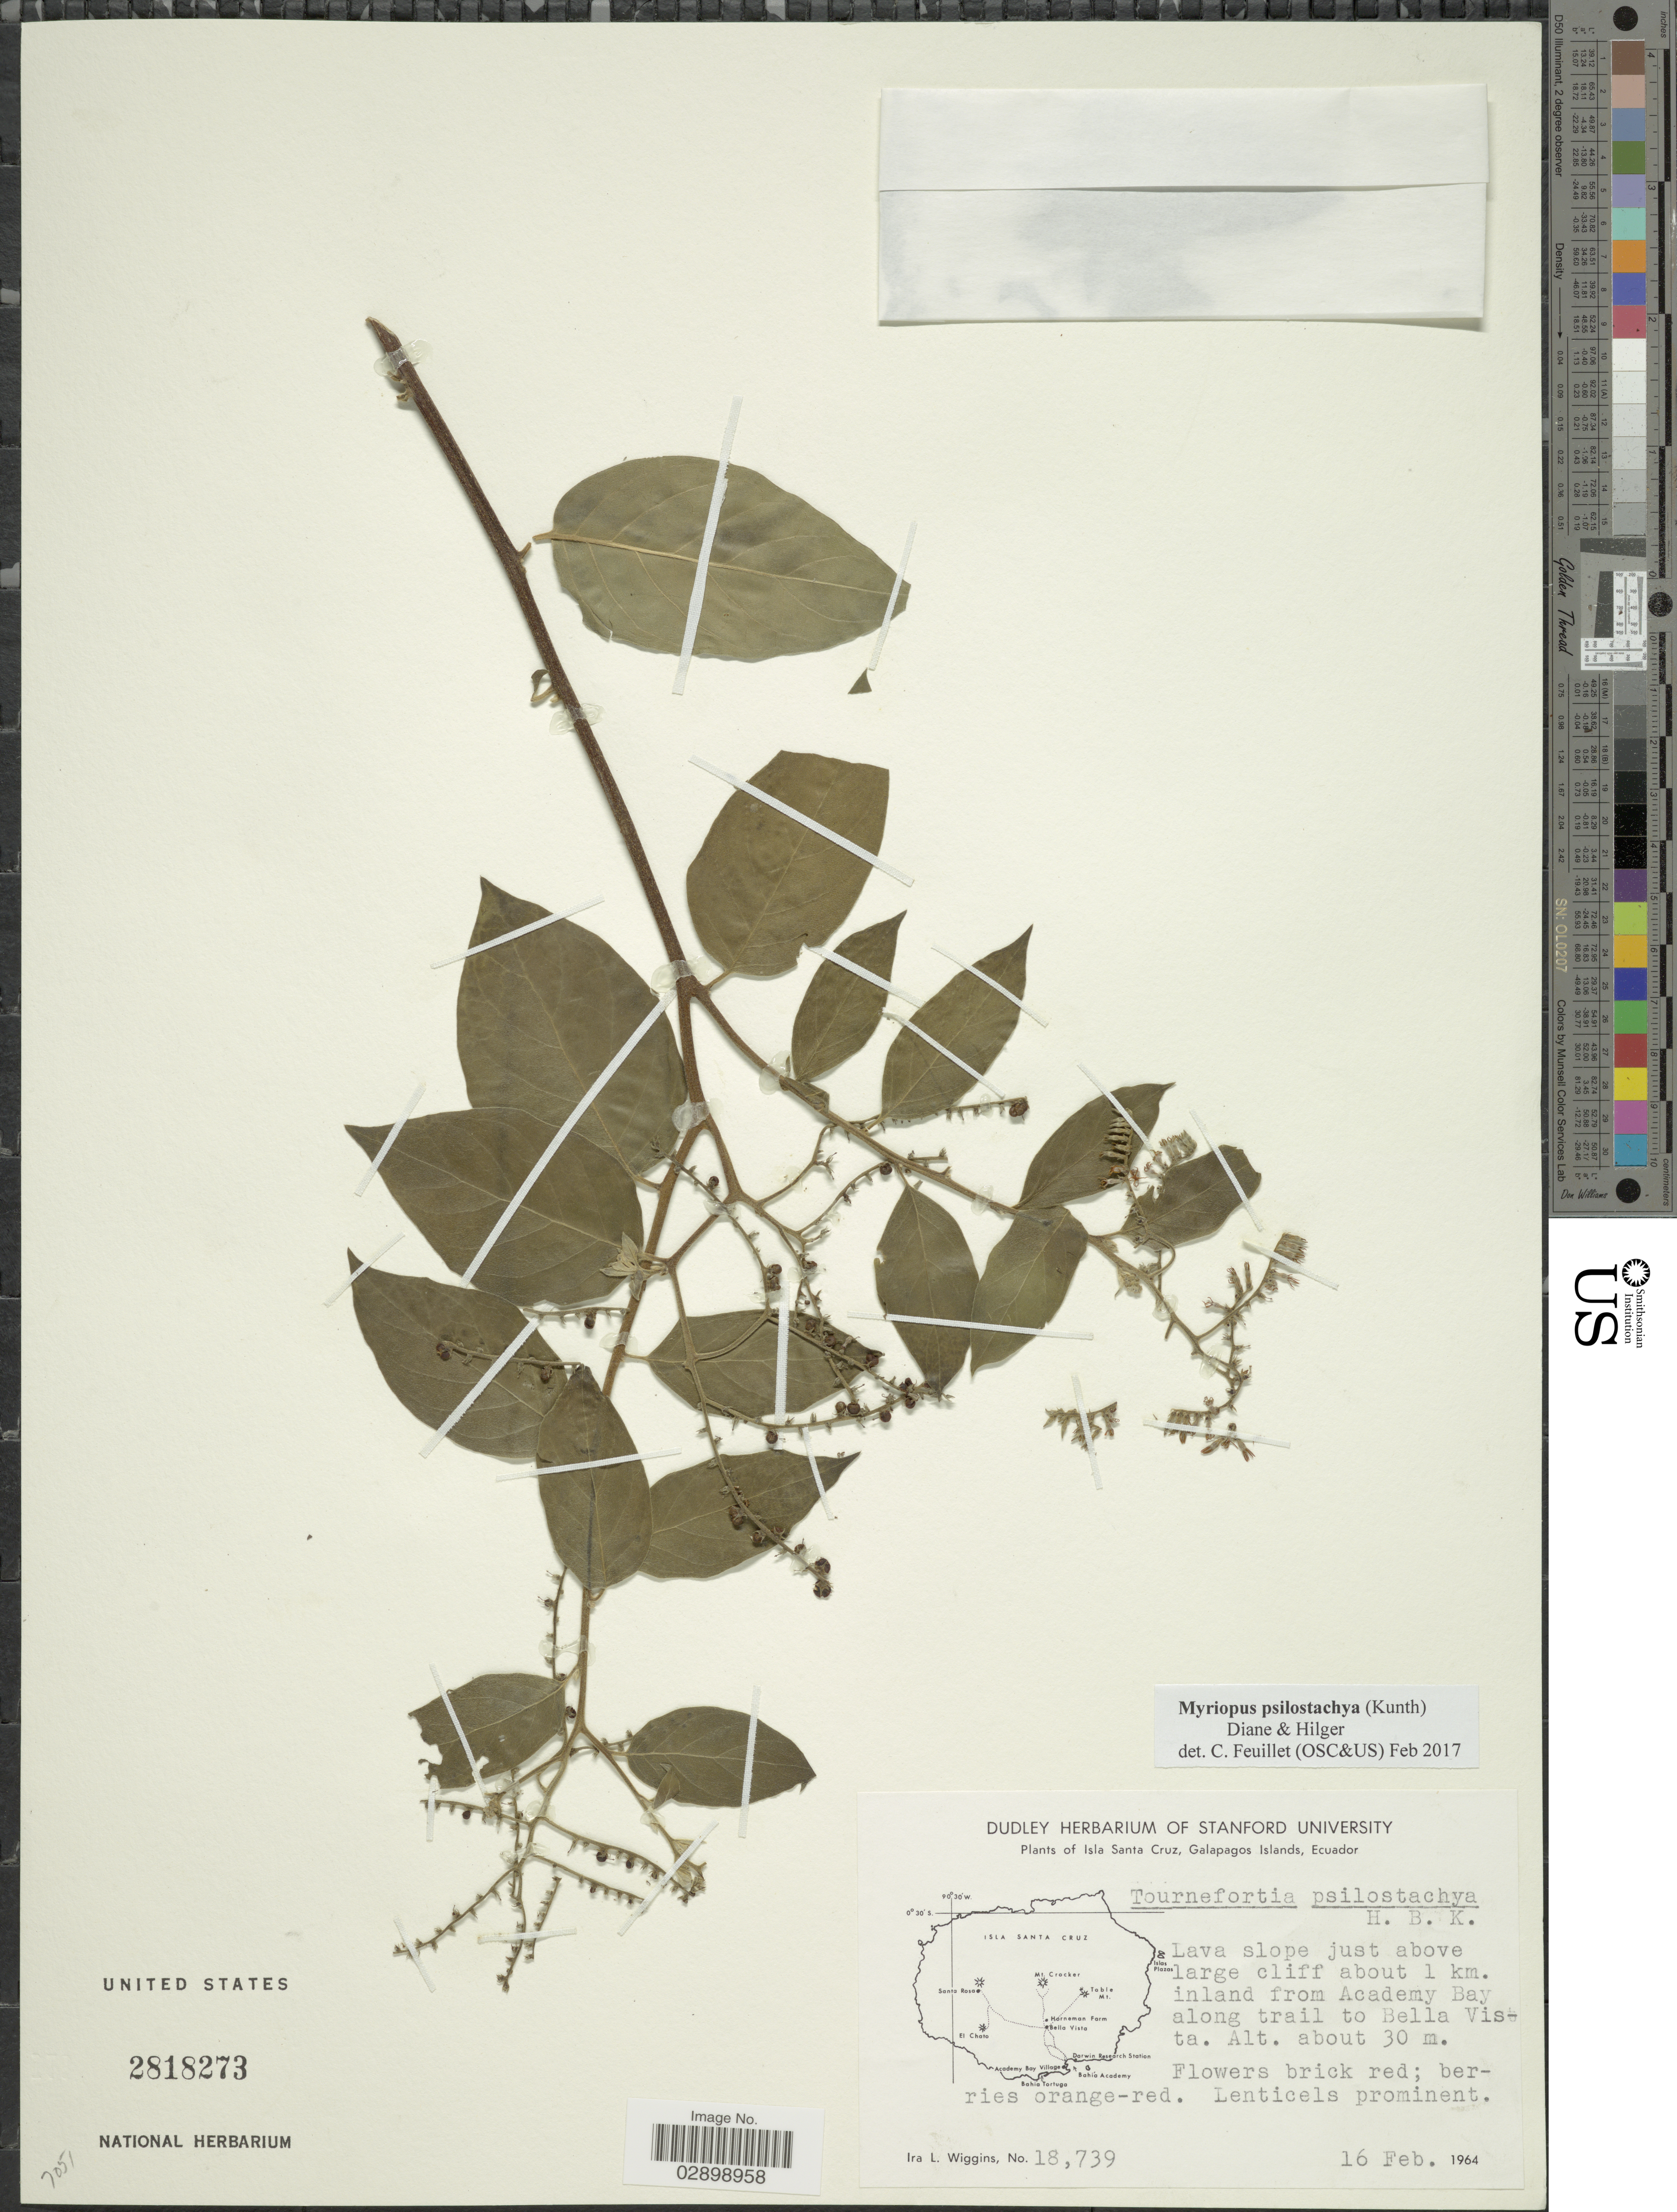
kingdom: Plantae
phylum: Tracheophyta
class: Magnoliopsida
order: Boraginales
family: Heliotropiaceae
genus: Myriopus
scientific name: Myriopus psilostachya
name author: (Kunth) Diane & Hilger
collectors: I. L. Wiggins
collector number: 18739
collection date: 1964-02-16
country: Ecuador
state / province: Colón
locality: Isla Santa Cruz, Galapagos Islands. About 1 km. inland from Academy Bay along trail to Bella Vista.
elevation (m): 30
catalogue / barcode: US 2818273